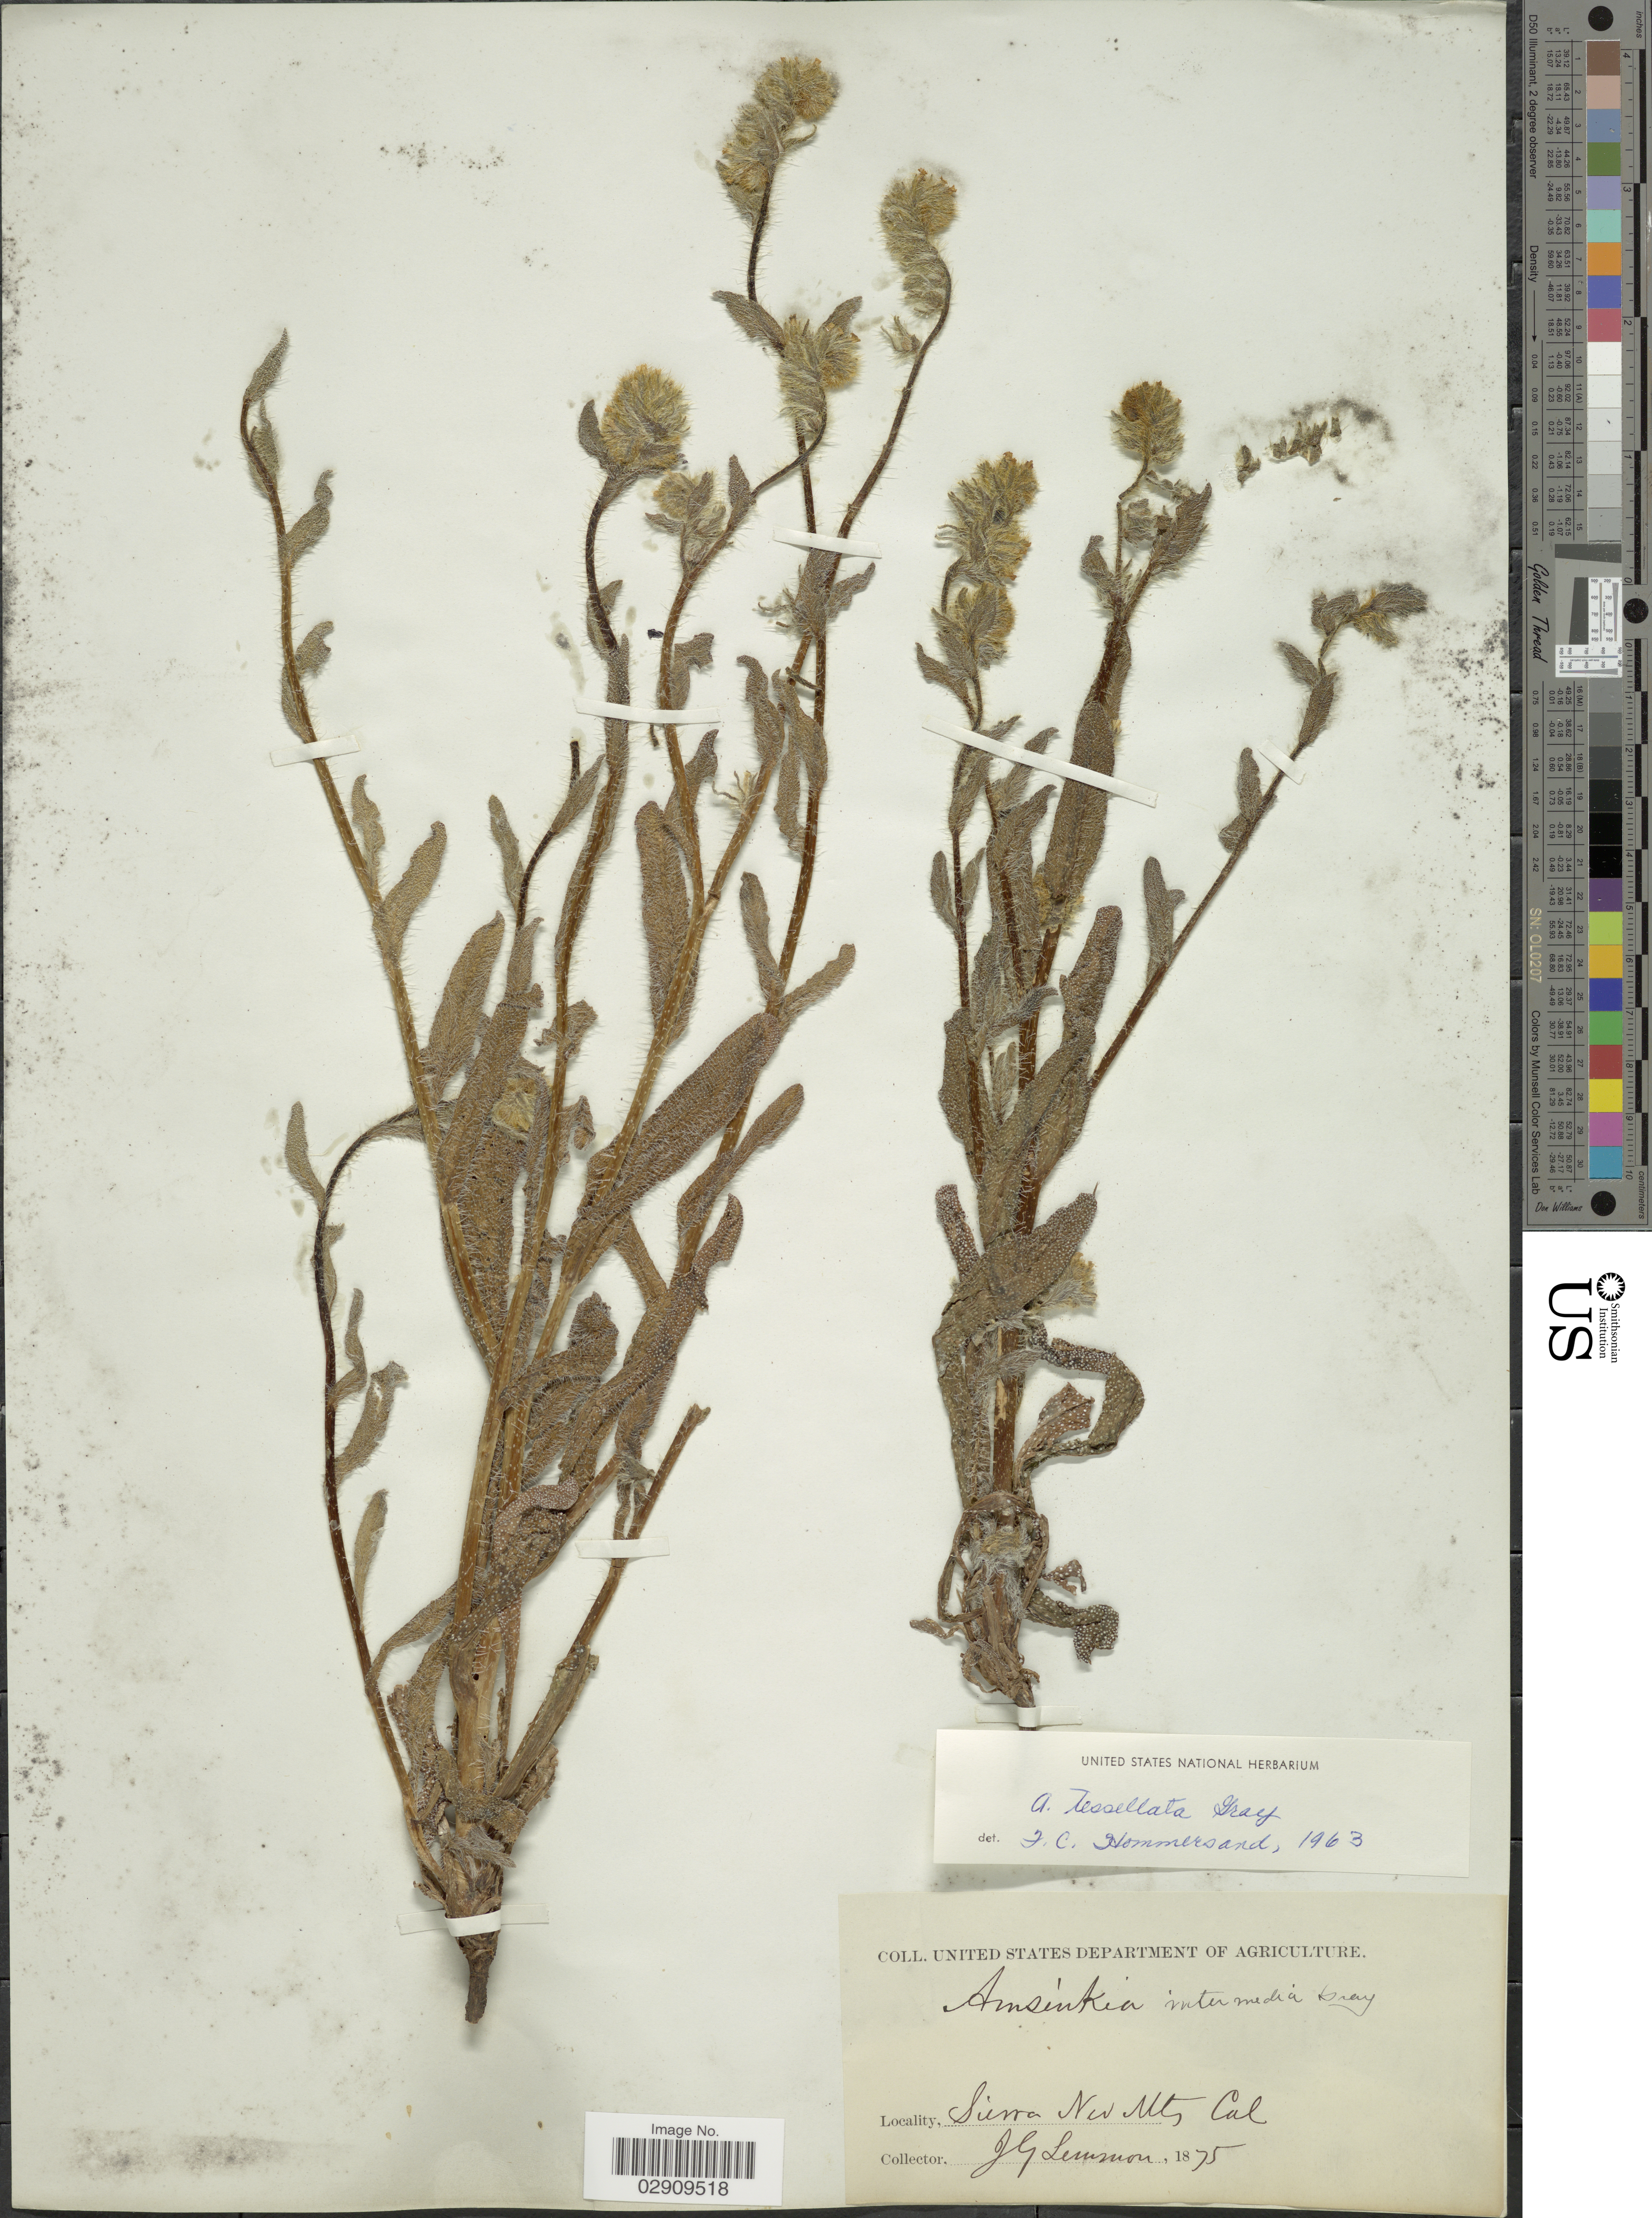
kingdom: Plantae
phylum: Tracheophyta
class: Magnoliopsida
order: Boraginales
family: Boraginaceae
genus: Amsinckia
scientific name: Amsinckia tessellata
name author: A. Gray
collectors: J. Lemmon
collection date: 1875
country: United States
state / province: California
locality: Sierra Nev Mts.